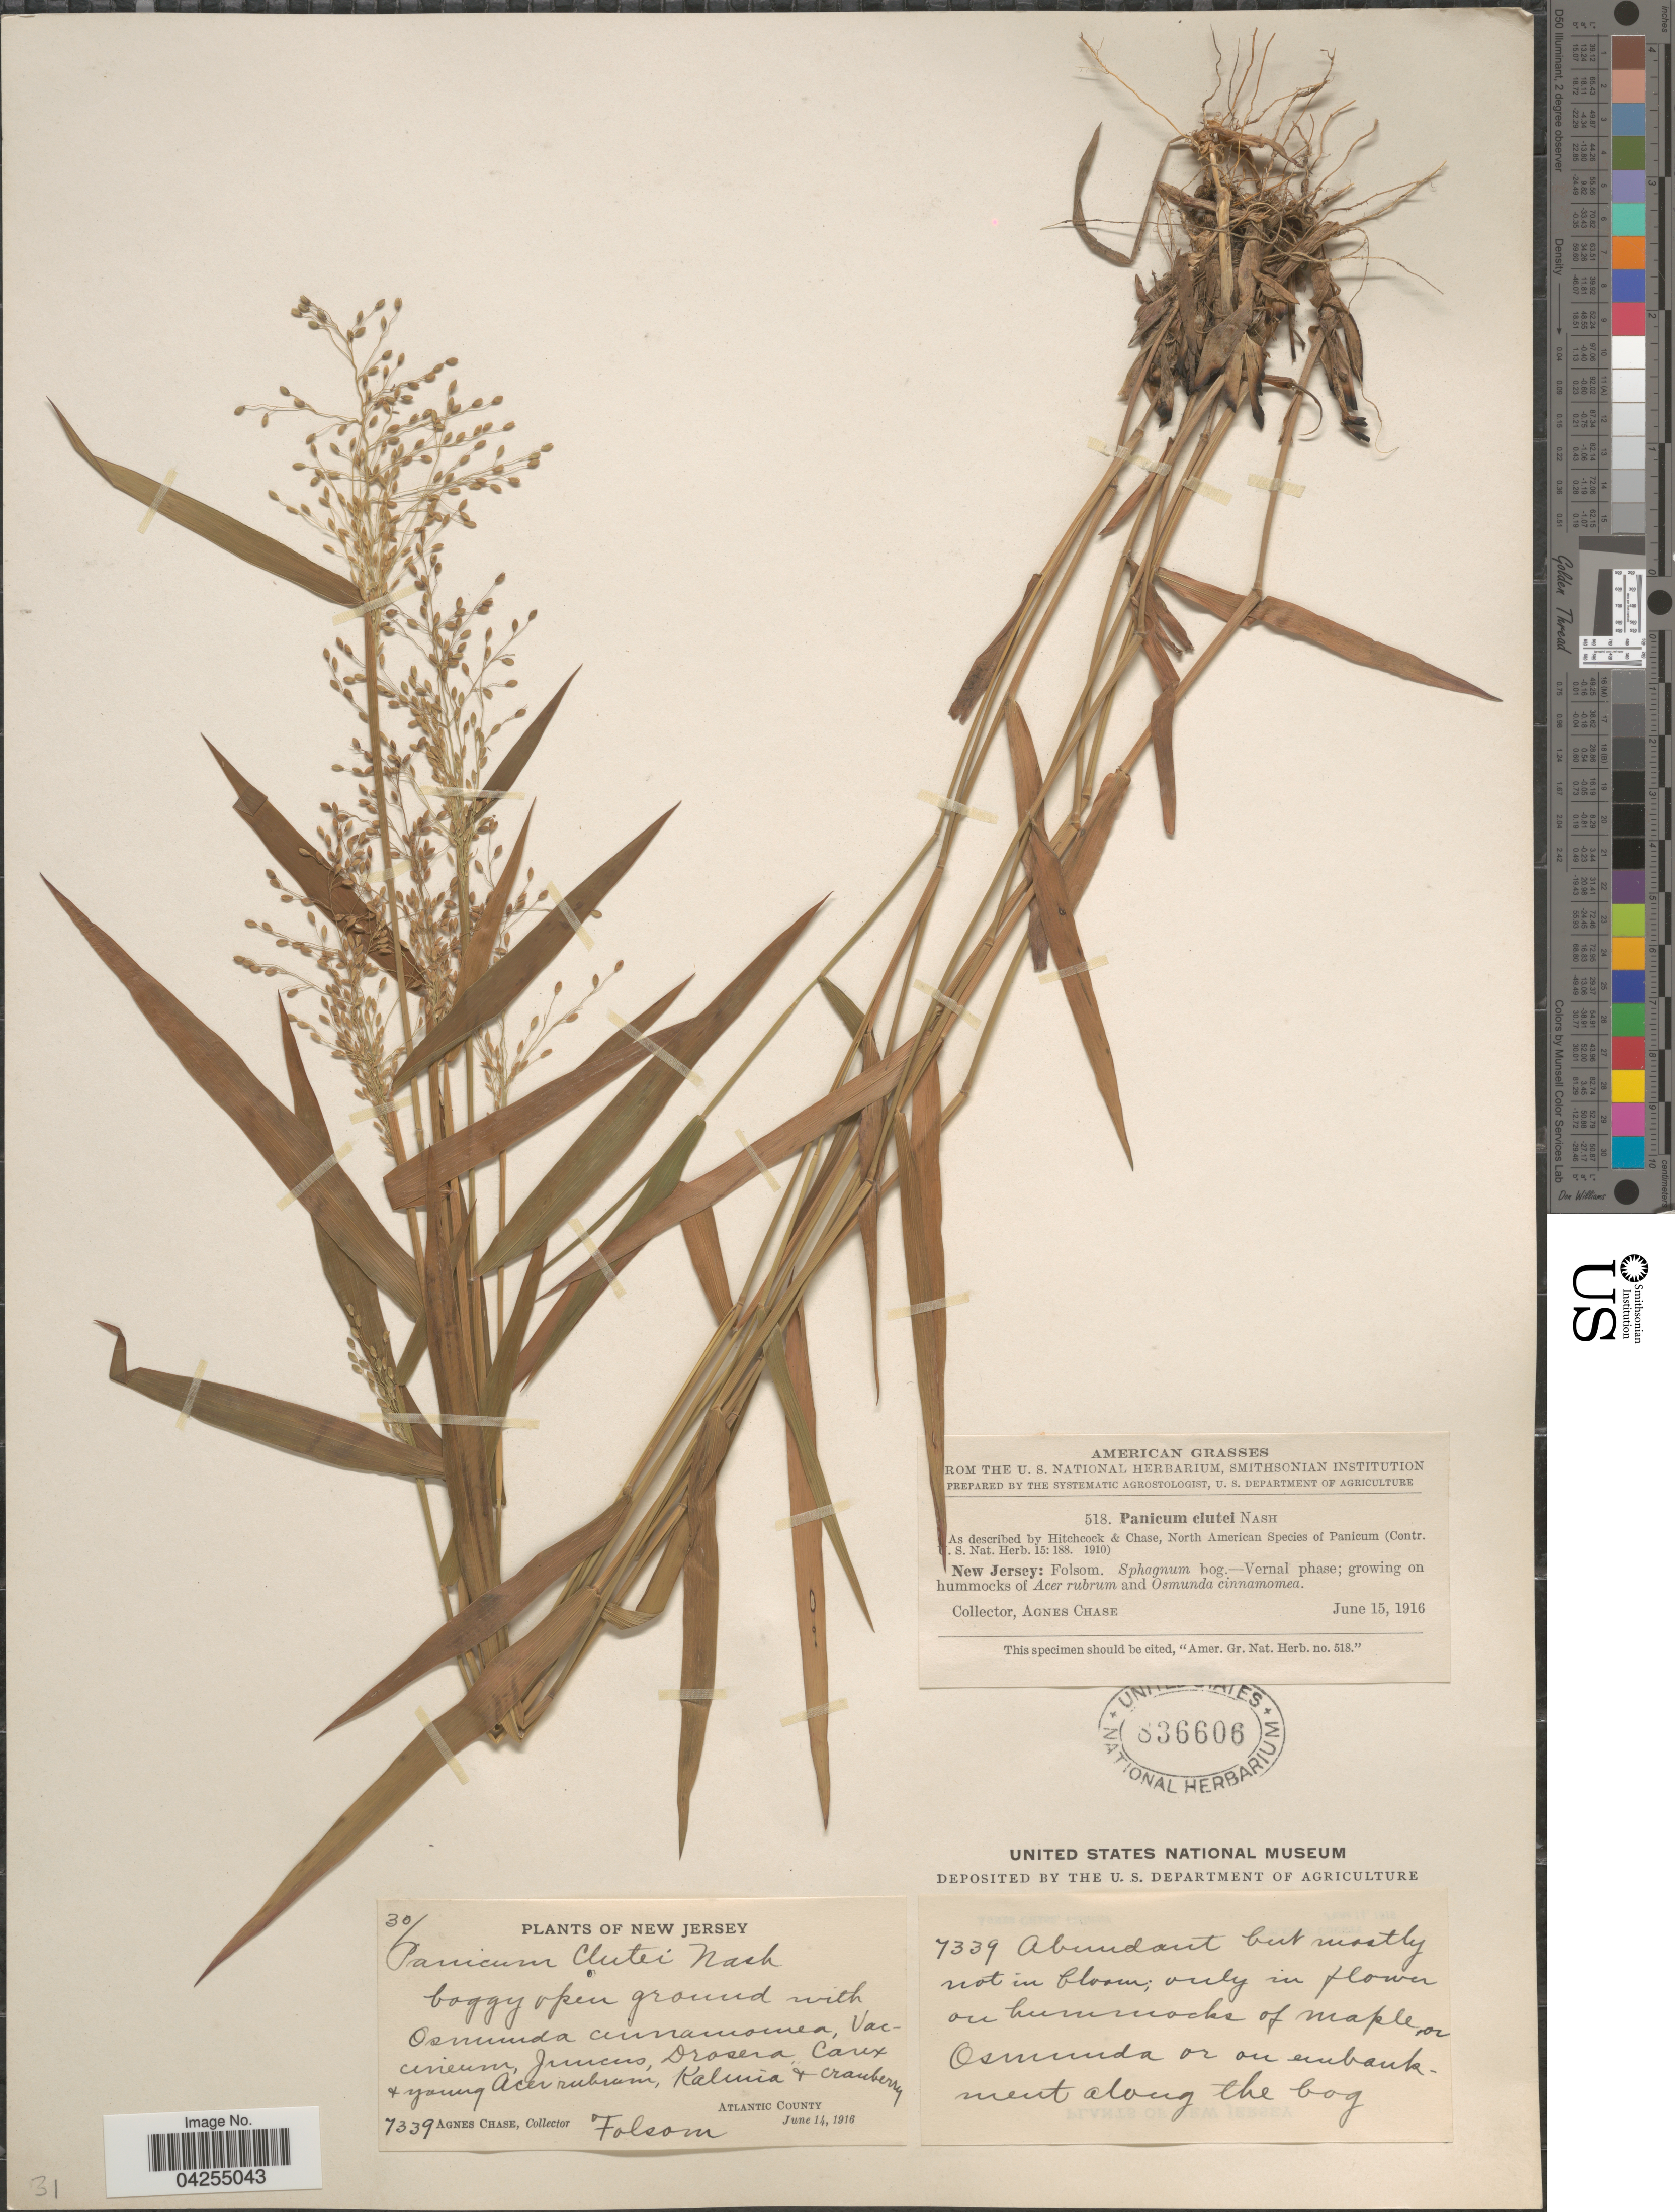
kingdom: Plantae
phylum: Tracheophyta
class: Liliopsida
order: Poales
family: Poaceae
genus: Dichanthelium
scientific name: Dichanthelium dichotomum var. dichotomum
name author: (L.) Gould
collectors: A. Chase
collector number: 7339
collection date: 1916-06-14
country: United States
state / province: New Jersey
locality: Atlantic County. Folsom.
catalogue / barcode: US 836606